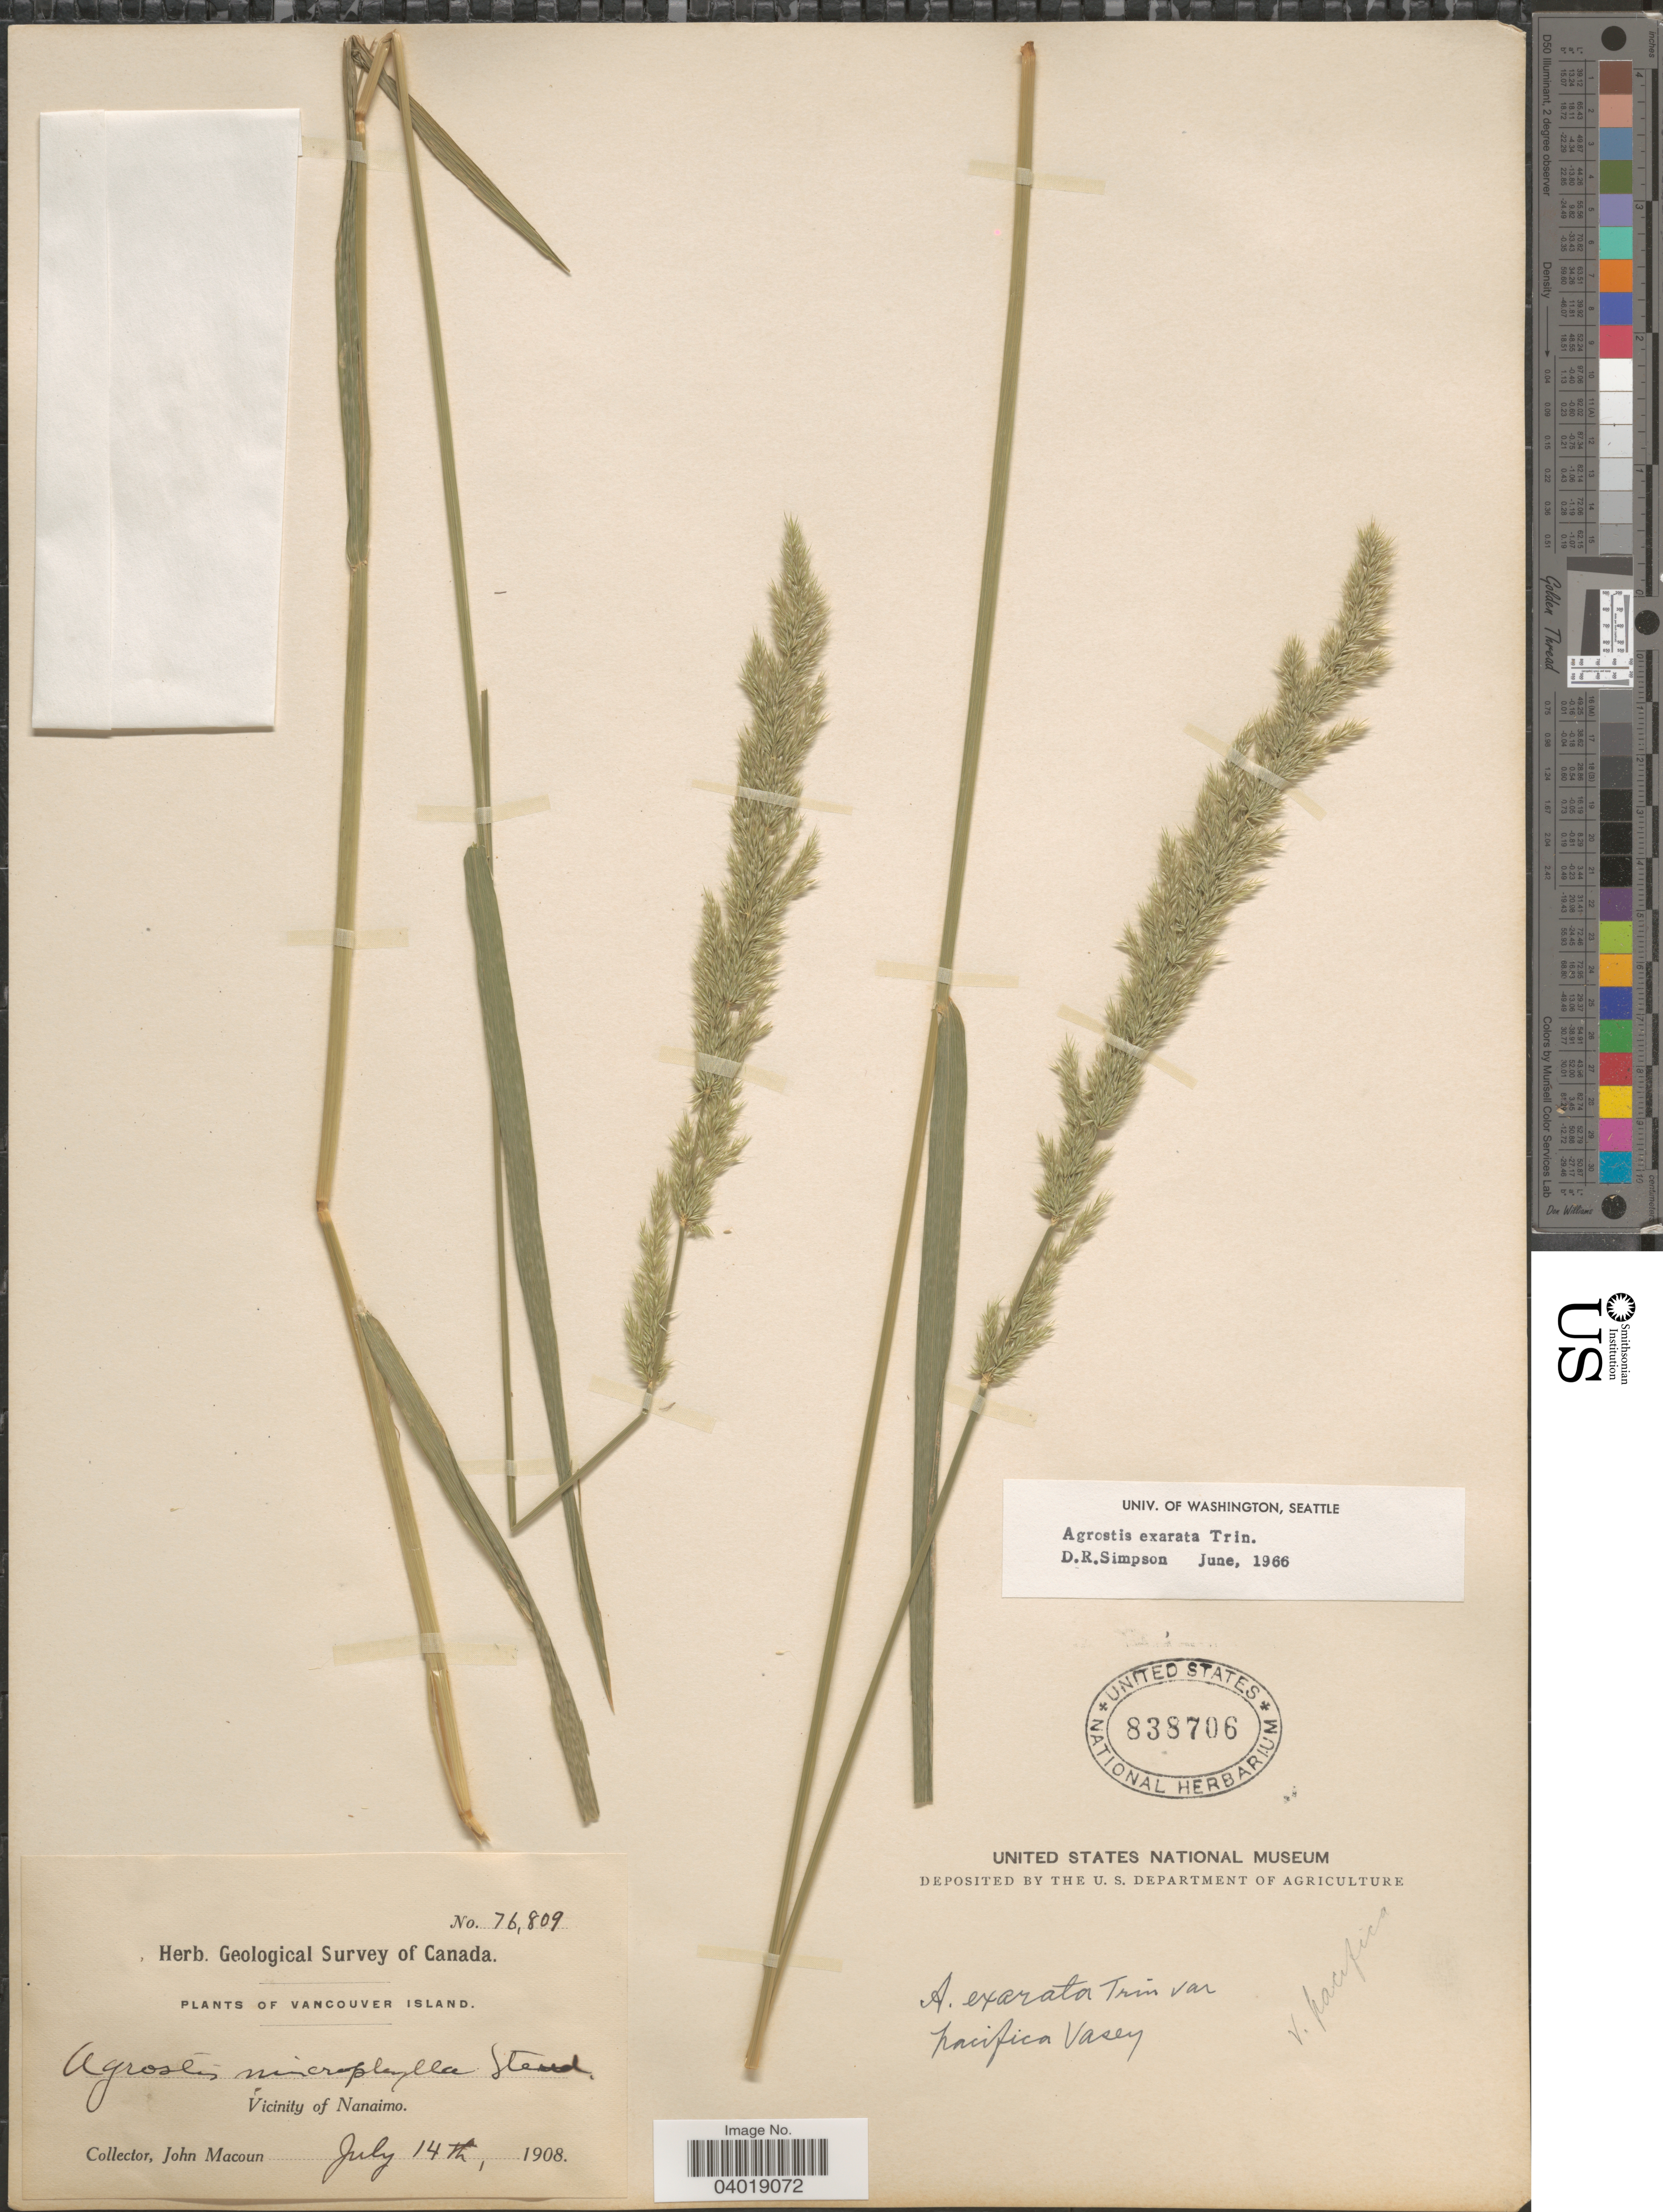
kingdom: Plantae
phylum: Tracheophyta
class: Liliopsida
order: Poales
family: Poaceae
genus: Agrostis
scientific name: Agrostis exarata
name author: Trin.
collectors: J. Macoun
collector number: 76809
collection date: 1908-07-14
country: Canada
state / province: British Columbia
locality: Vancouver Island. Vicinity of Nanaimo.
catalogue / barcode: US 838706